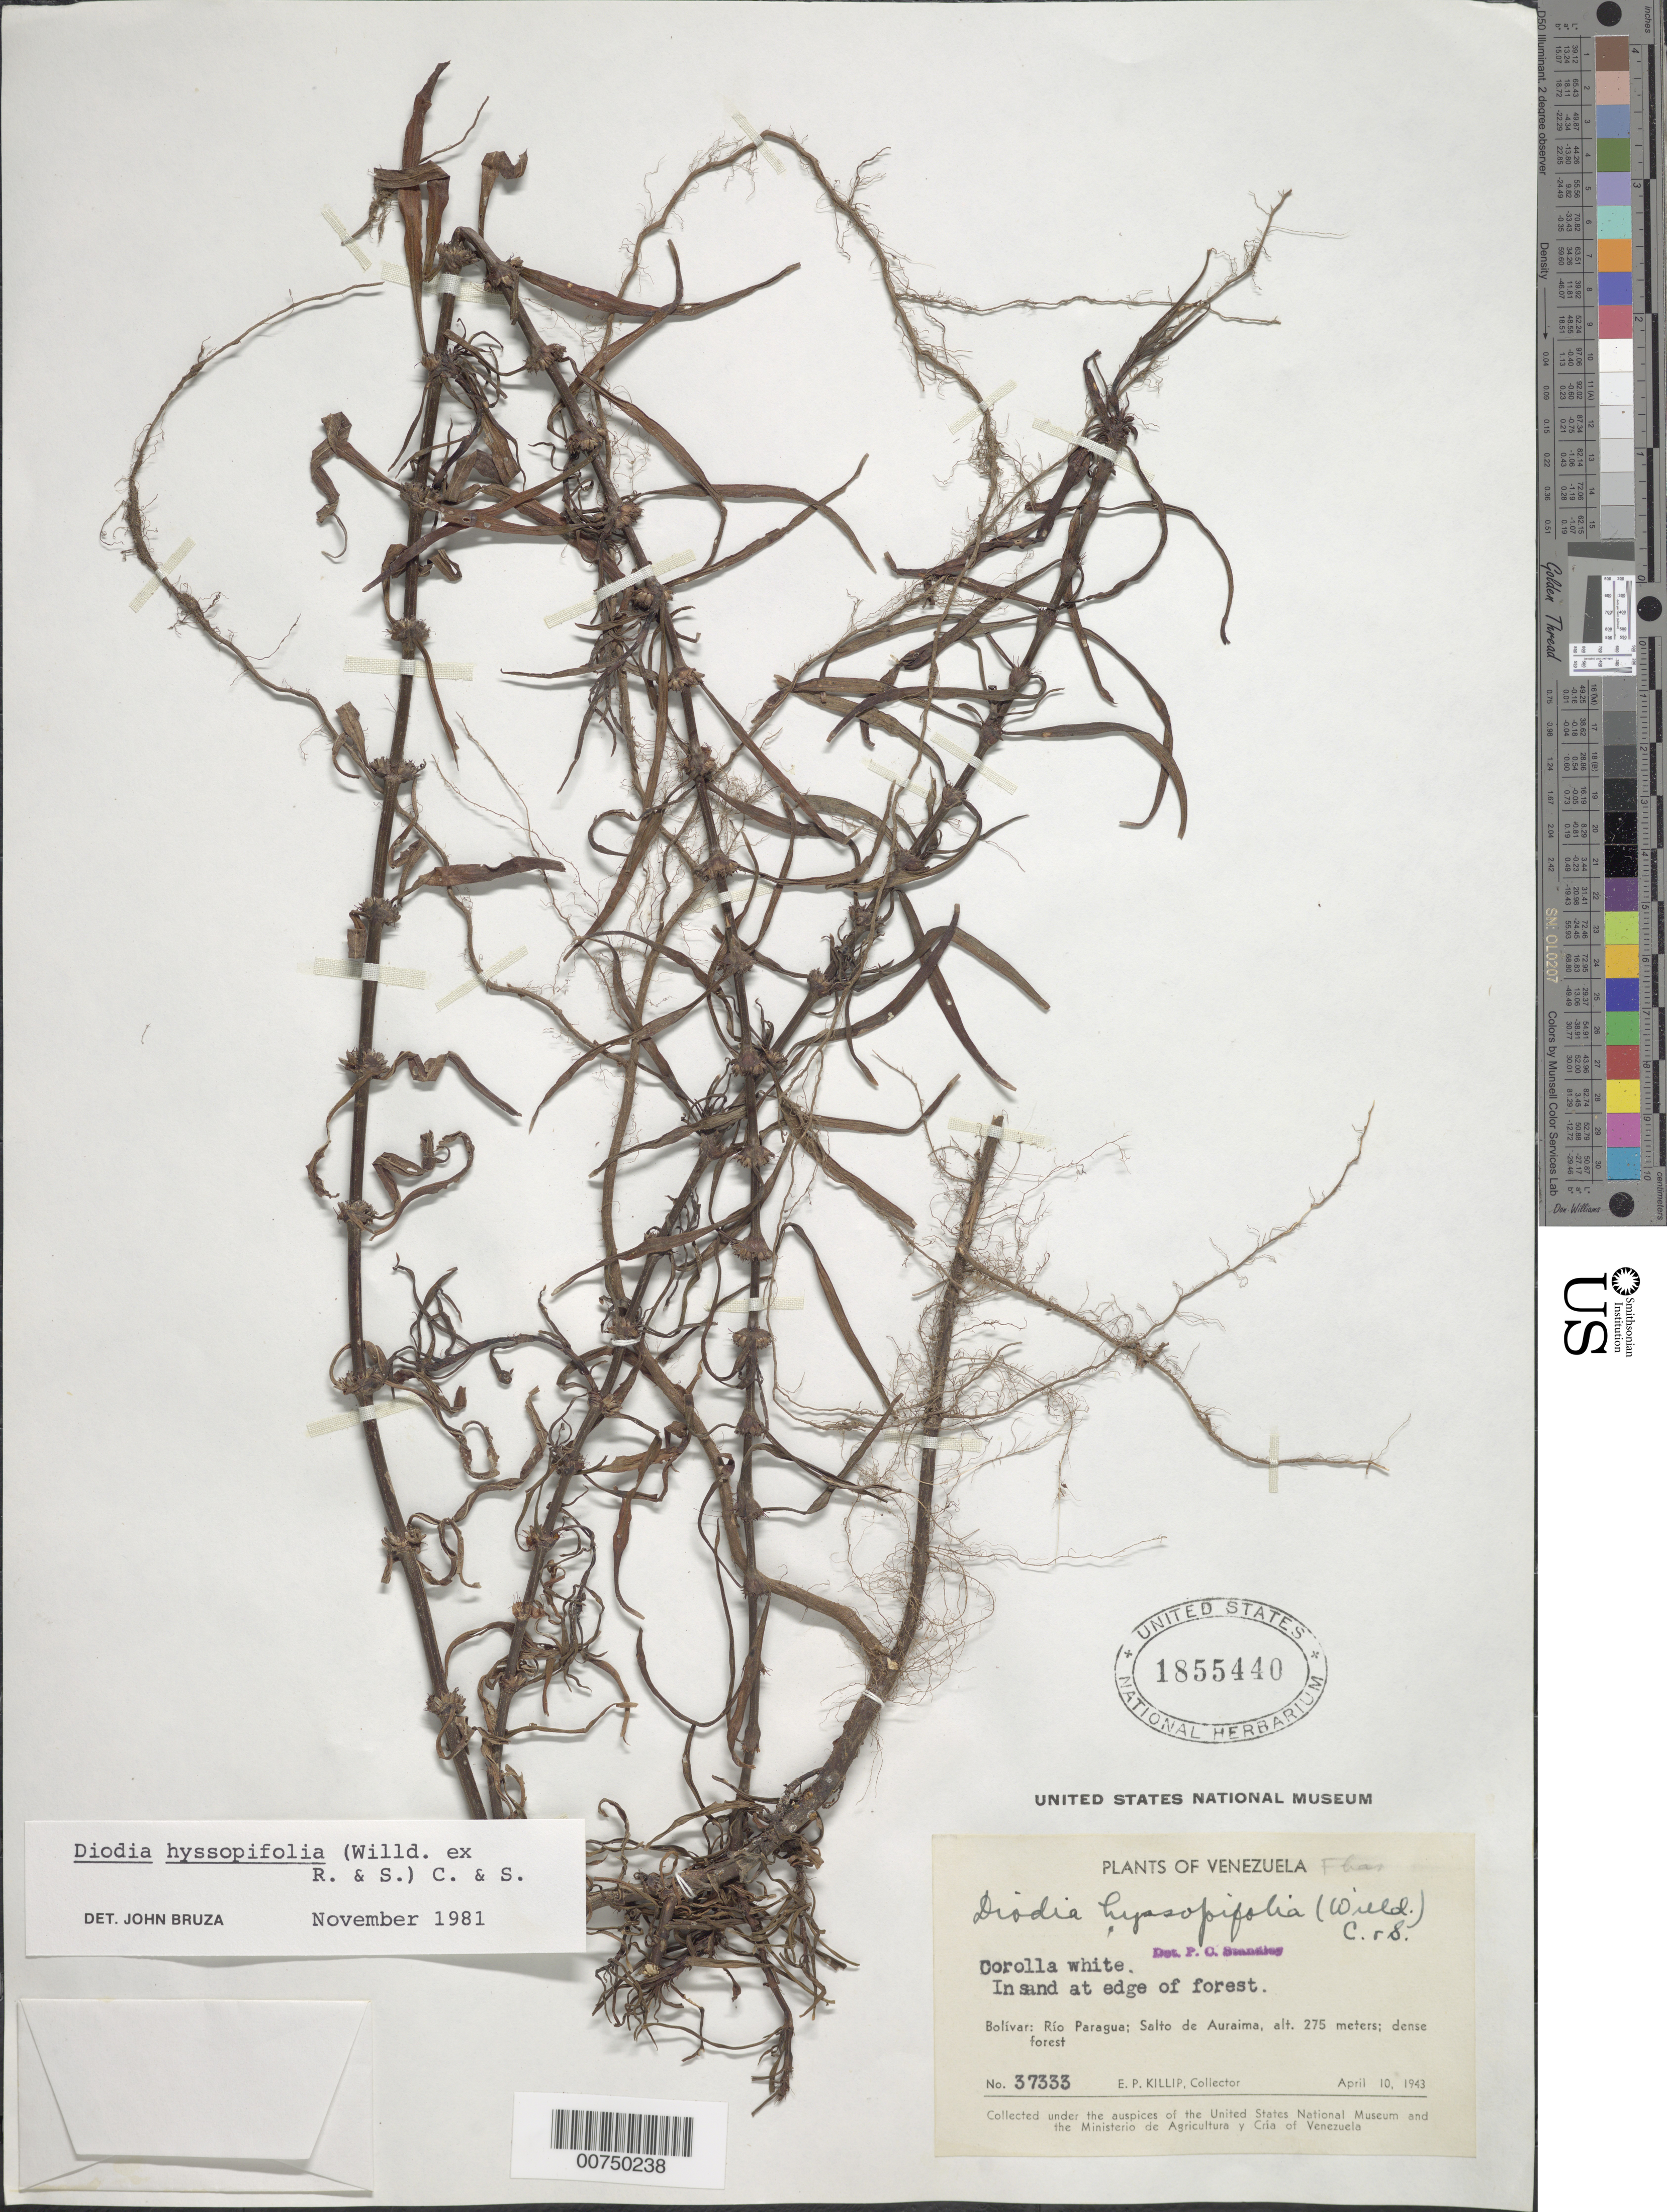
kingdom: Plantae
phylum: Tracheophyta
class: Magnoliopsida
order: Gentianales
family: Rubiaceae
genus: Diodia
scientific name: Diodia hyssopifolia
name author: (Willd. ex Roem. & Schult.) Cham. & Schltdl.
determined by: Bruza, J.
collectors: E. P. Killip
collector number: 37333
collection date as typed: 10-Apr-43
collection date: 1943-04-10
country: Venezuela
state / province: Bolívar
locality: Salto de Auraima, Río Paragua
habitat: Sand at edge of dense forest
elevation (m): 275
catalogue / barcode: US 1855440